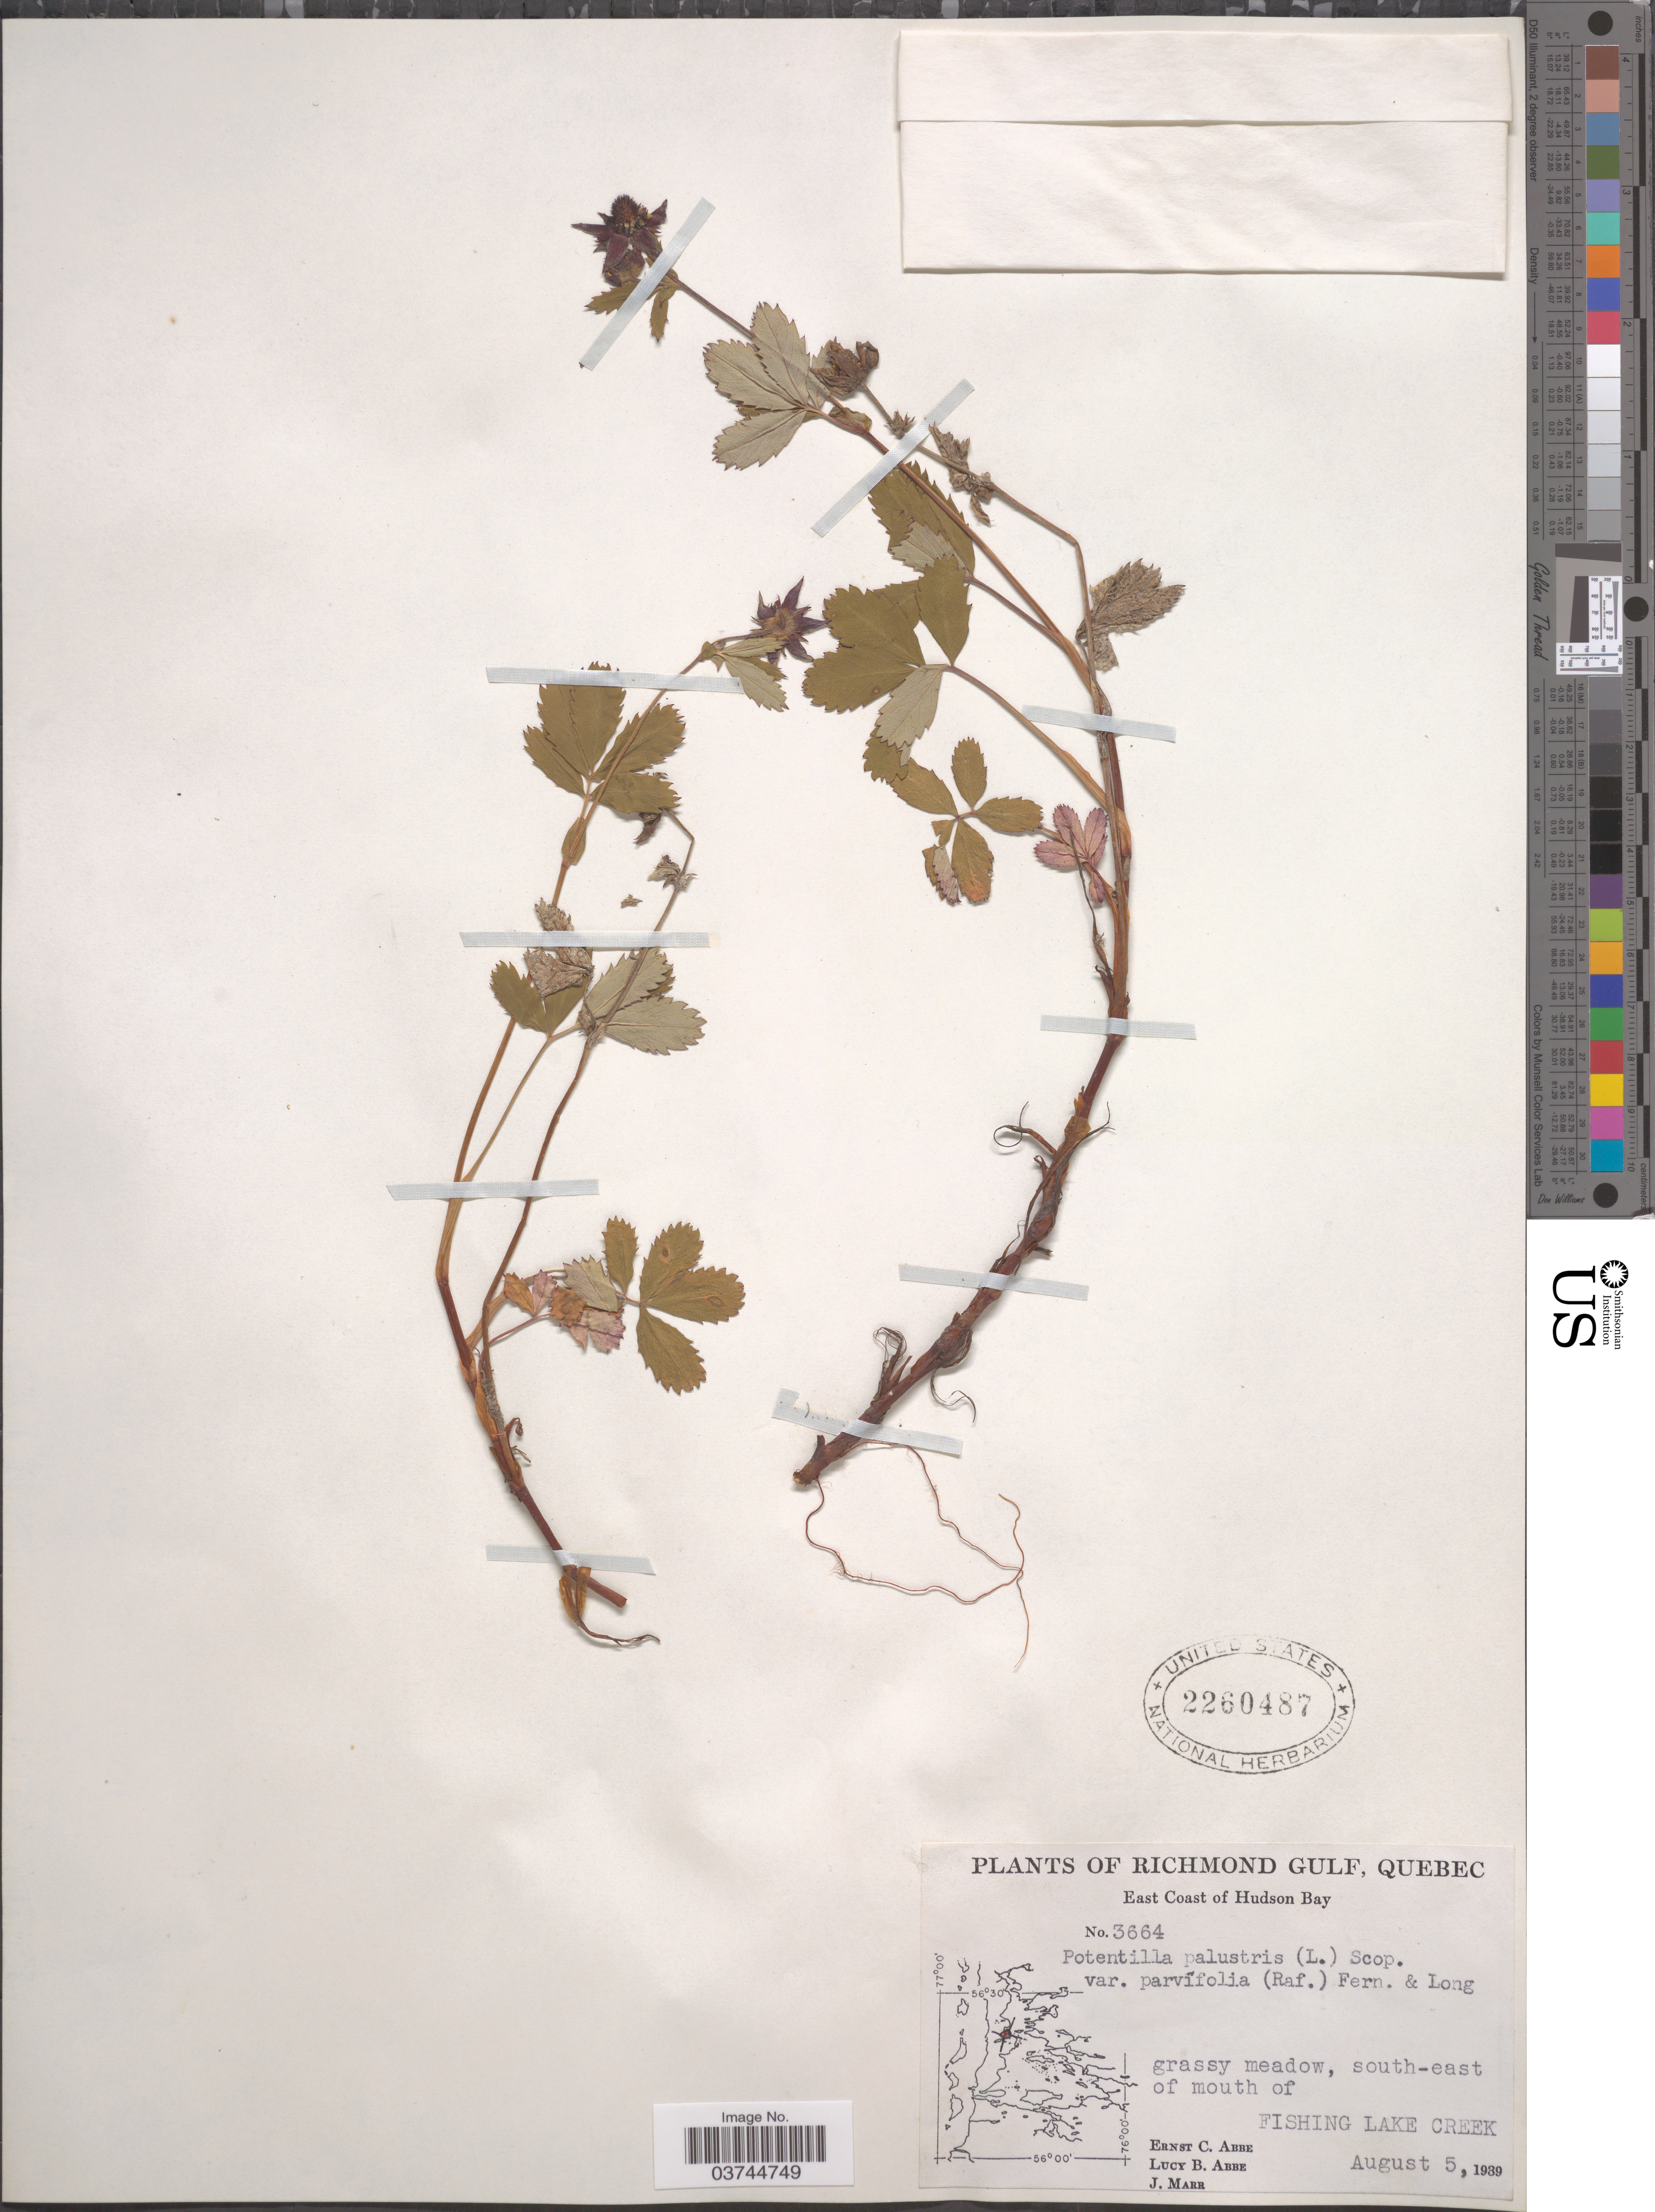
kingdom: Plantae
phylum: Tracheophyta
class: Magnoliopsida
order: Rosales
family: Rosaceae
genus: Comarum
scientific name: Comarum palustre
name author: L.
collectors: E. C. Abbe, L. B. Abbe & J. Marr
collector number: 3664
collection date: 1939-08-05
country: Canada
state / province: Quebec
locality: Richmond Gulf. South-east of mouth of Fishing Lake Creek.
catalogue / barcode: US 2260487